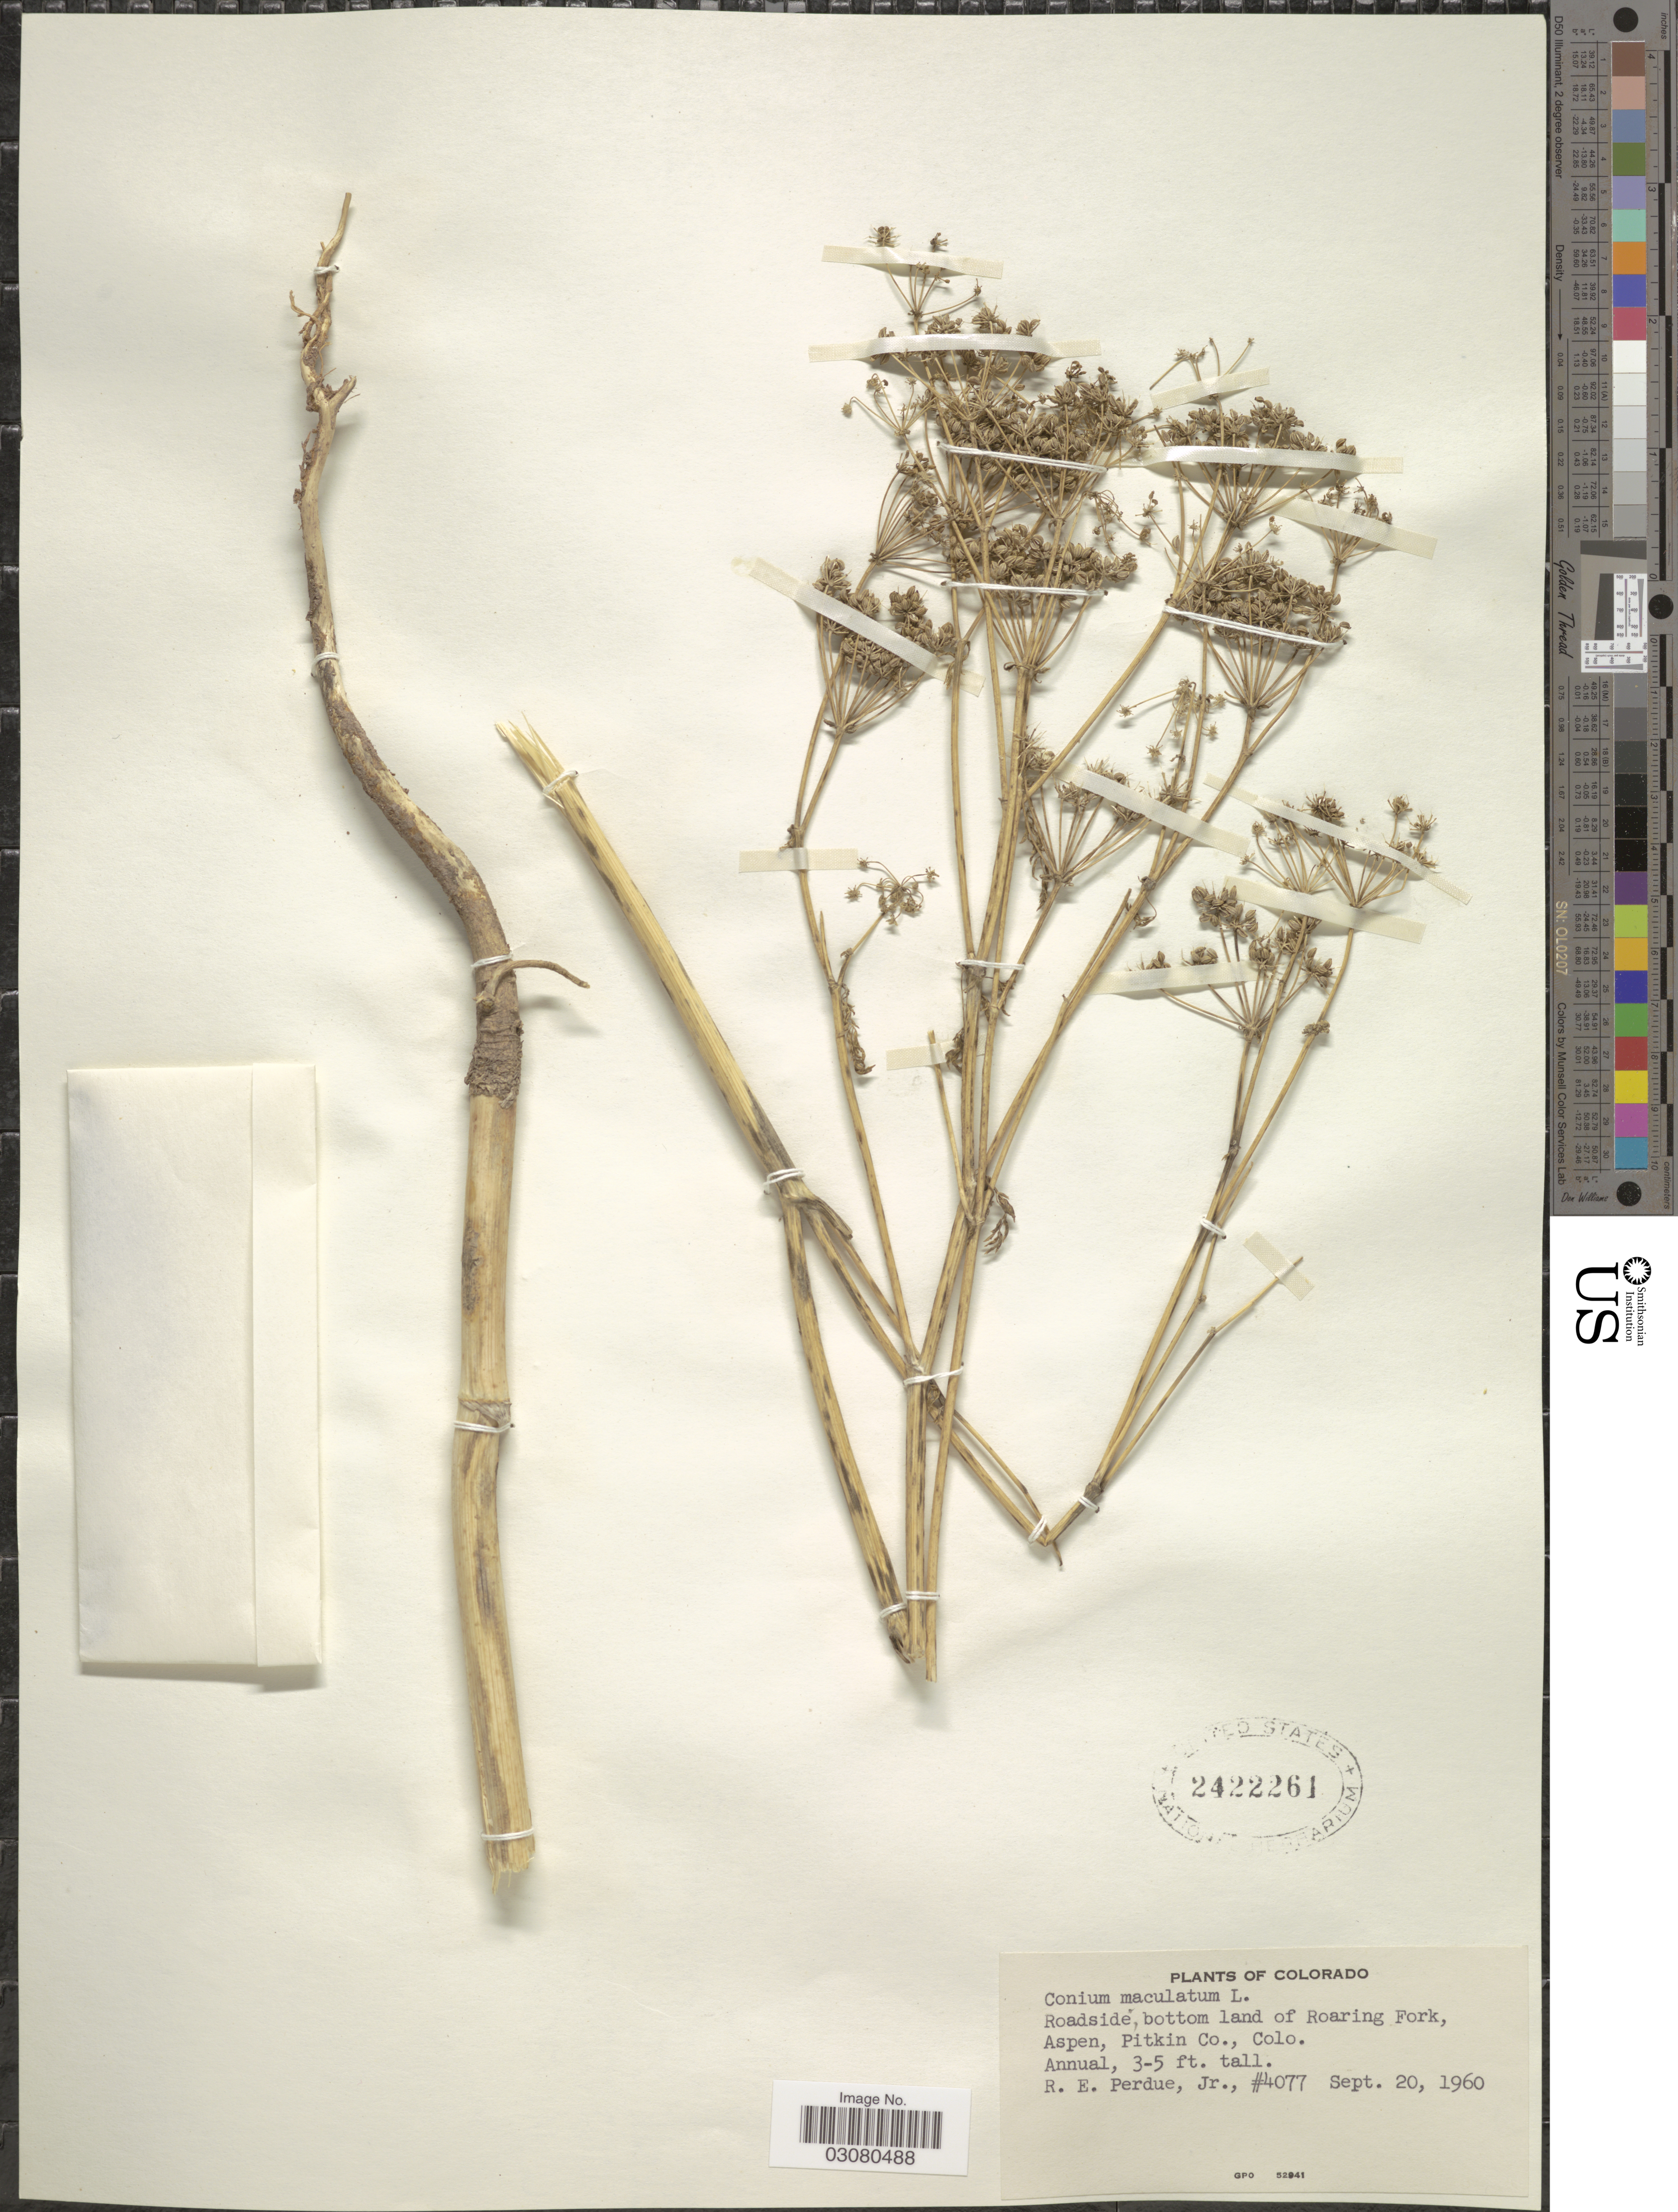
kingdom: Plantae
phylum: Tracheophyta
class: Magnoliopsida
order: Apiales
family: Apiaceae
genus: Conium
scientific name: Conium maculatum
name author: L.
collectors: R. E. Perdue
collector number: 4077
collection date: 1960-09-20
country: United States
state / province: Colorado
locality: Roadside bottom land of Roaring Fork, Aspen, Pitkin Co.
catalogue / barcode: US 2422261